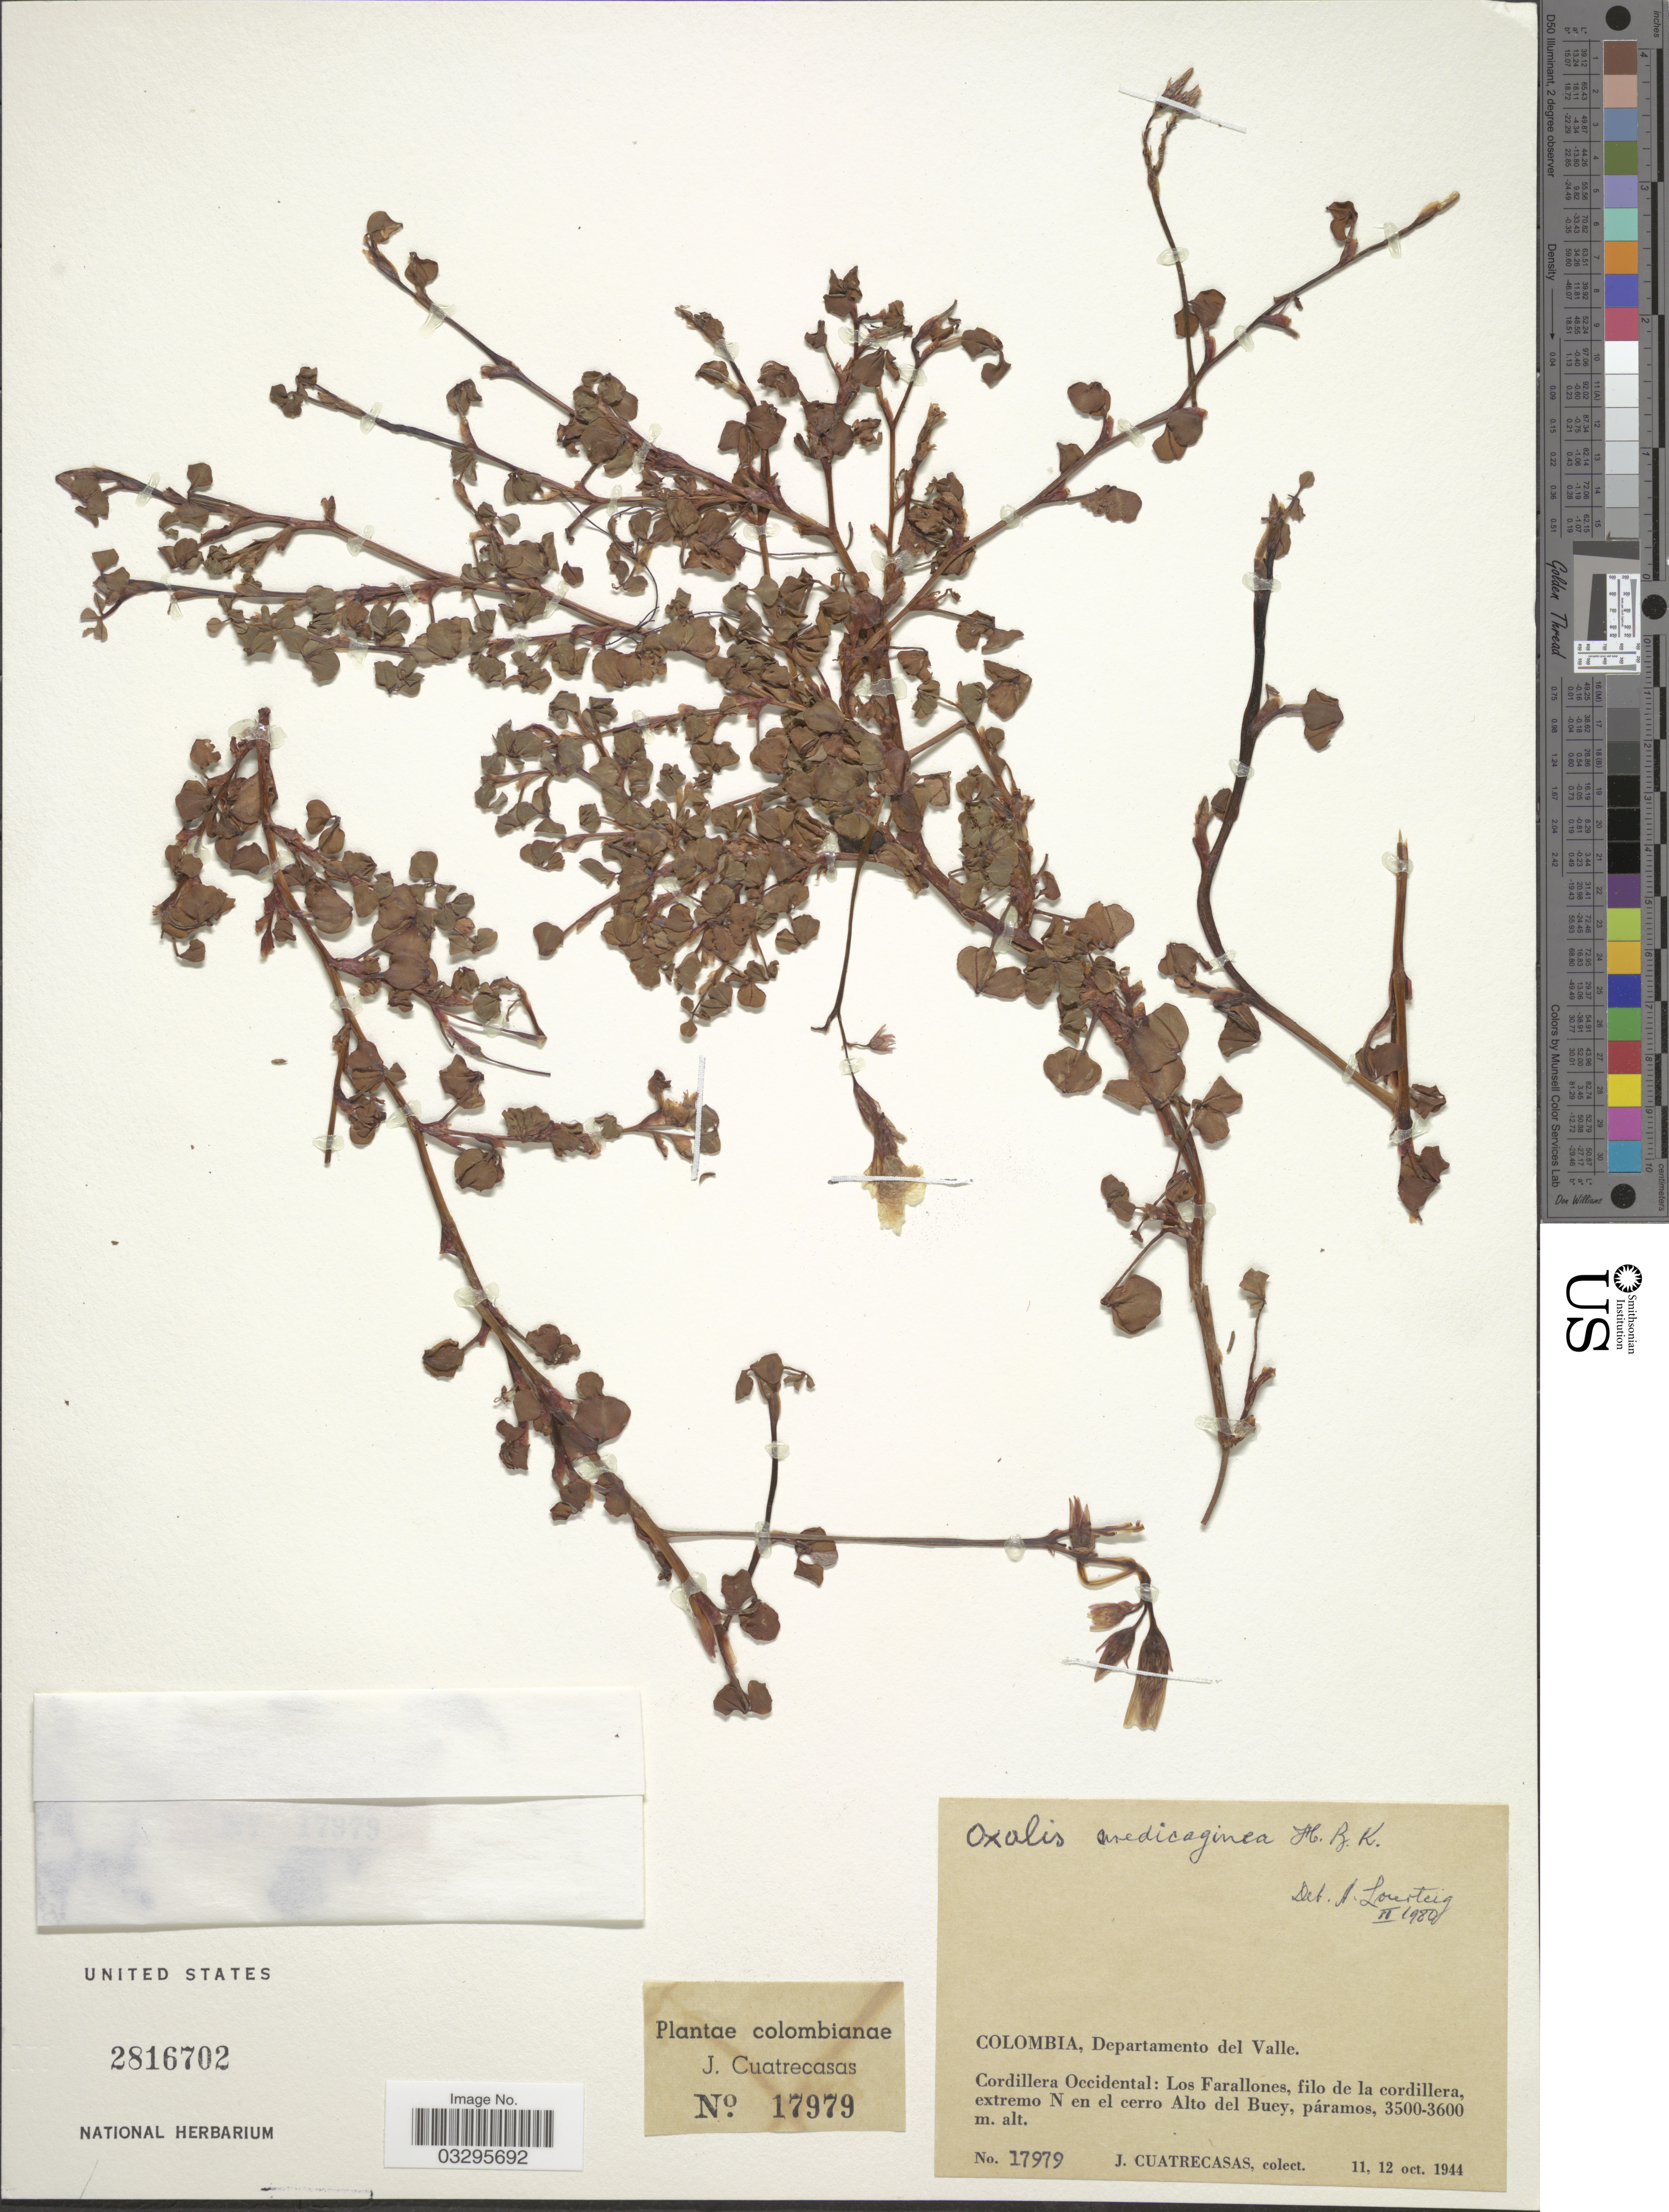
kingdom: Plantae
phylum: Tracheophyta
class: Magnoliopsida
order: Oxalidales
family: Oxalidaceae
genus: Oxalis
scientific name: Oxalis medicaginea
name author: Kunth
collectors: J. Cuatrecasas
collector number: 17979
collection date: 1944-10-11/1944-10-12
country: Colombia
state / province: Valle del Cauca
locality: Departamento del Valle, Cordillera Occidental: Los Farallones, filo de la cordillera, extremo N en el cerro Alto del Buey.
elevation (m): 3500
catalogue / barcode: US 2816702